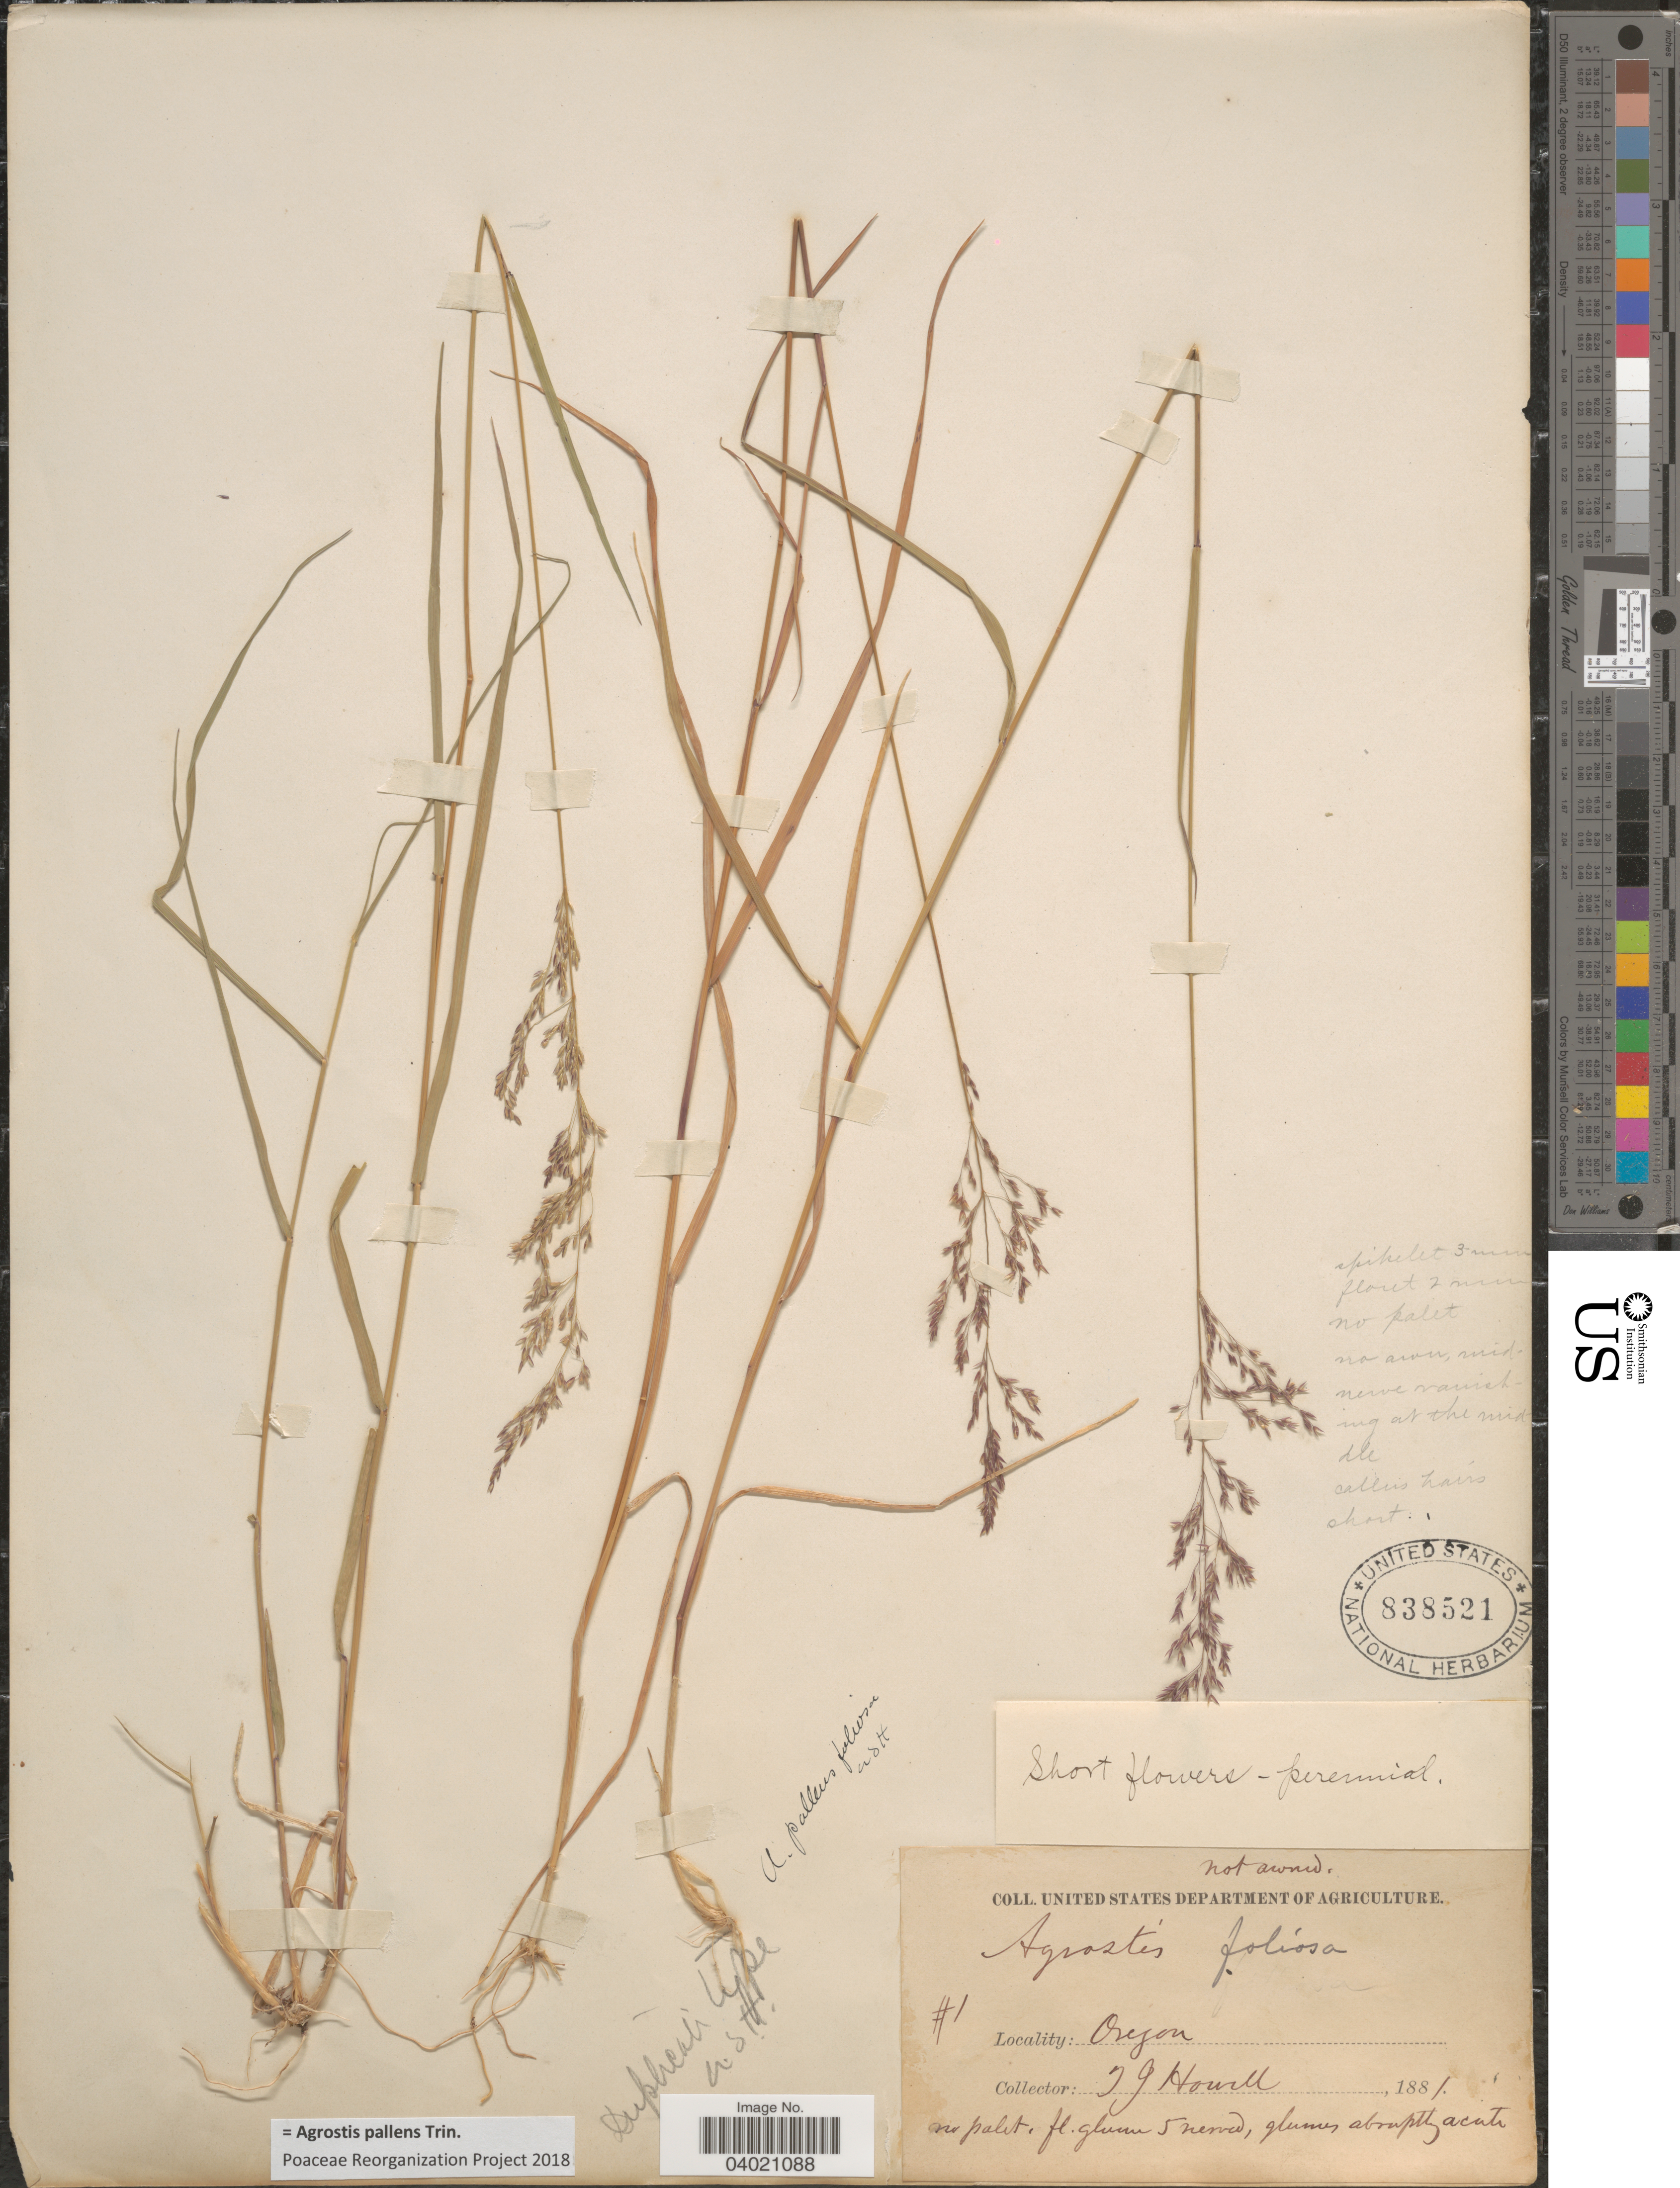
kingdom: Plantae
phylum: Tracheophyta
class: Liliopsida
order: Poales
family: Poaceae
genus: Agrostis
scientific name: Agrostis pallens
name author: Trin.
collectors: T. J. Howell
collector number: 1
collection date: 1881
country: United States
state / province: Oregon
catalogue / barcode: US 838521